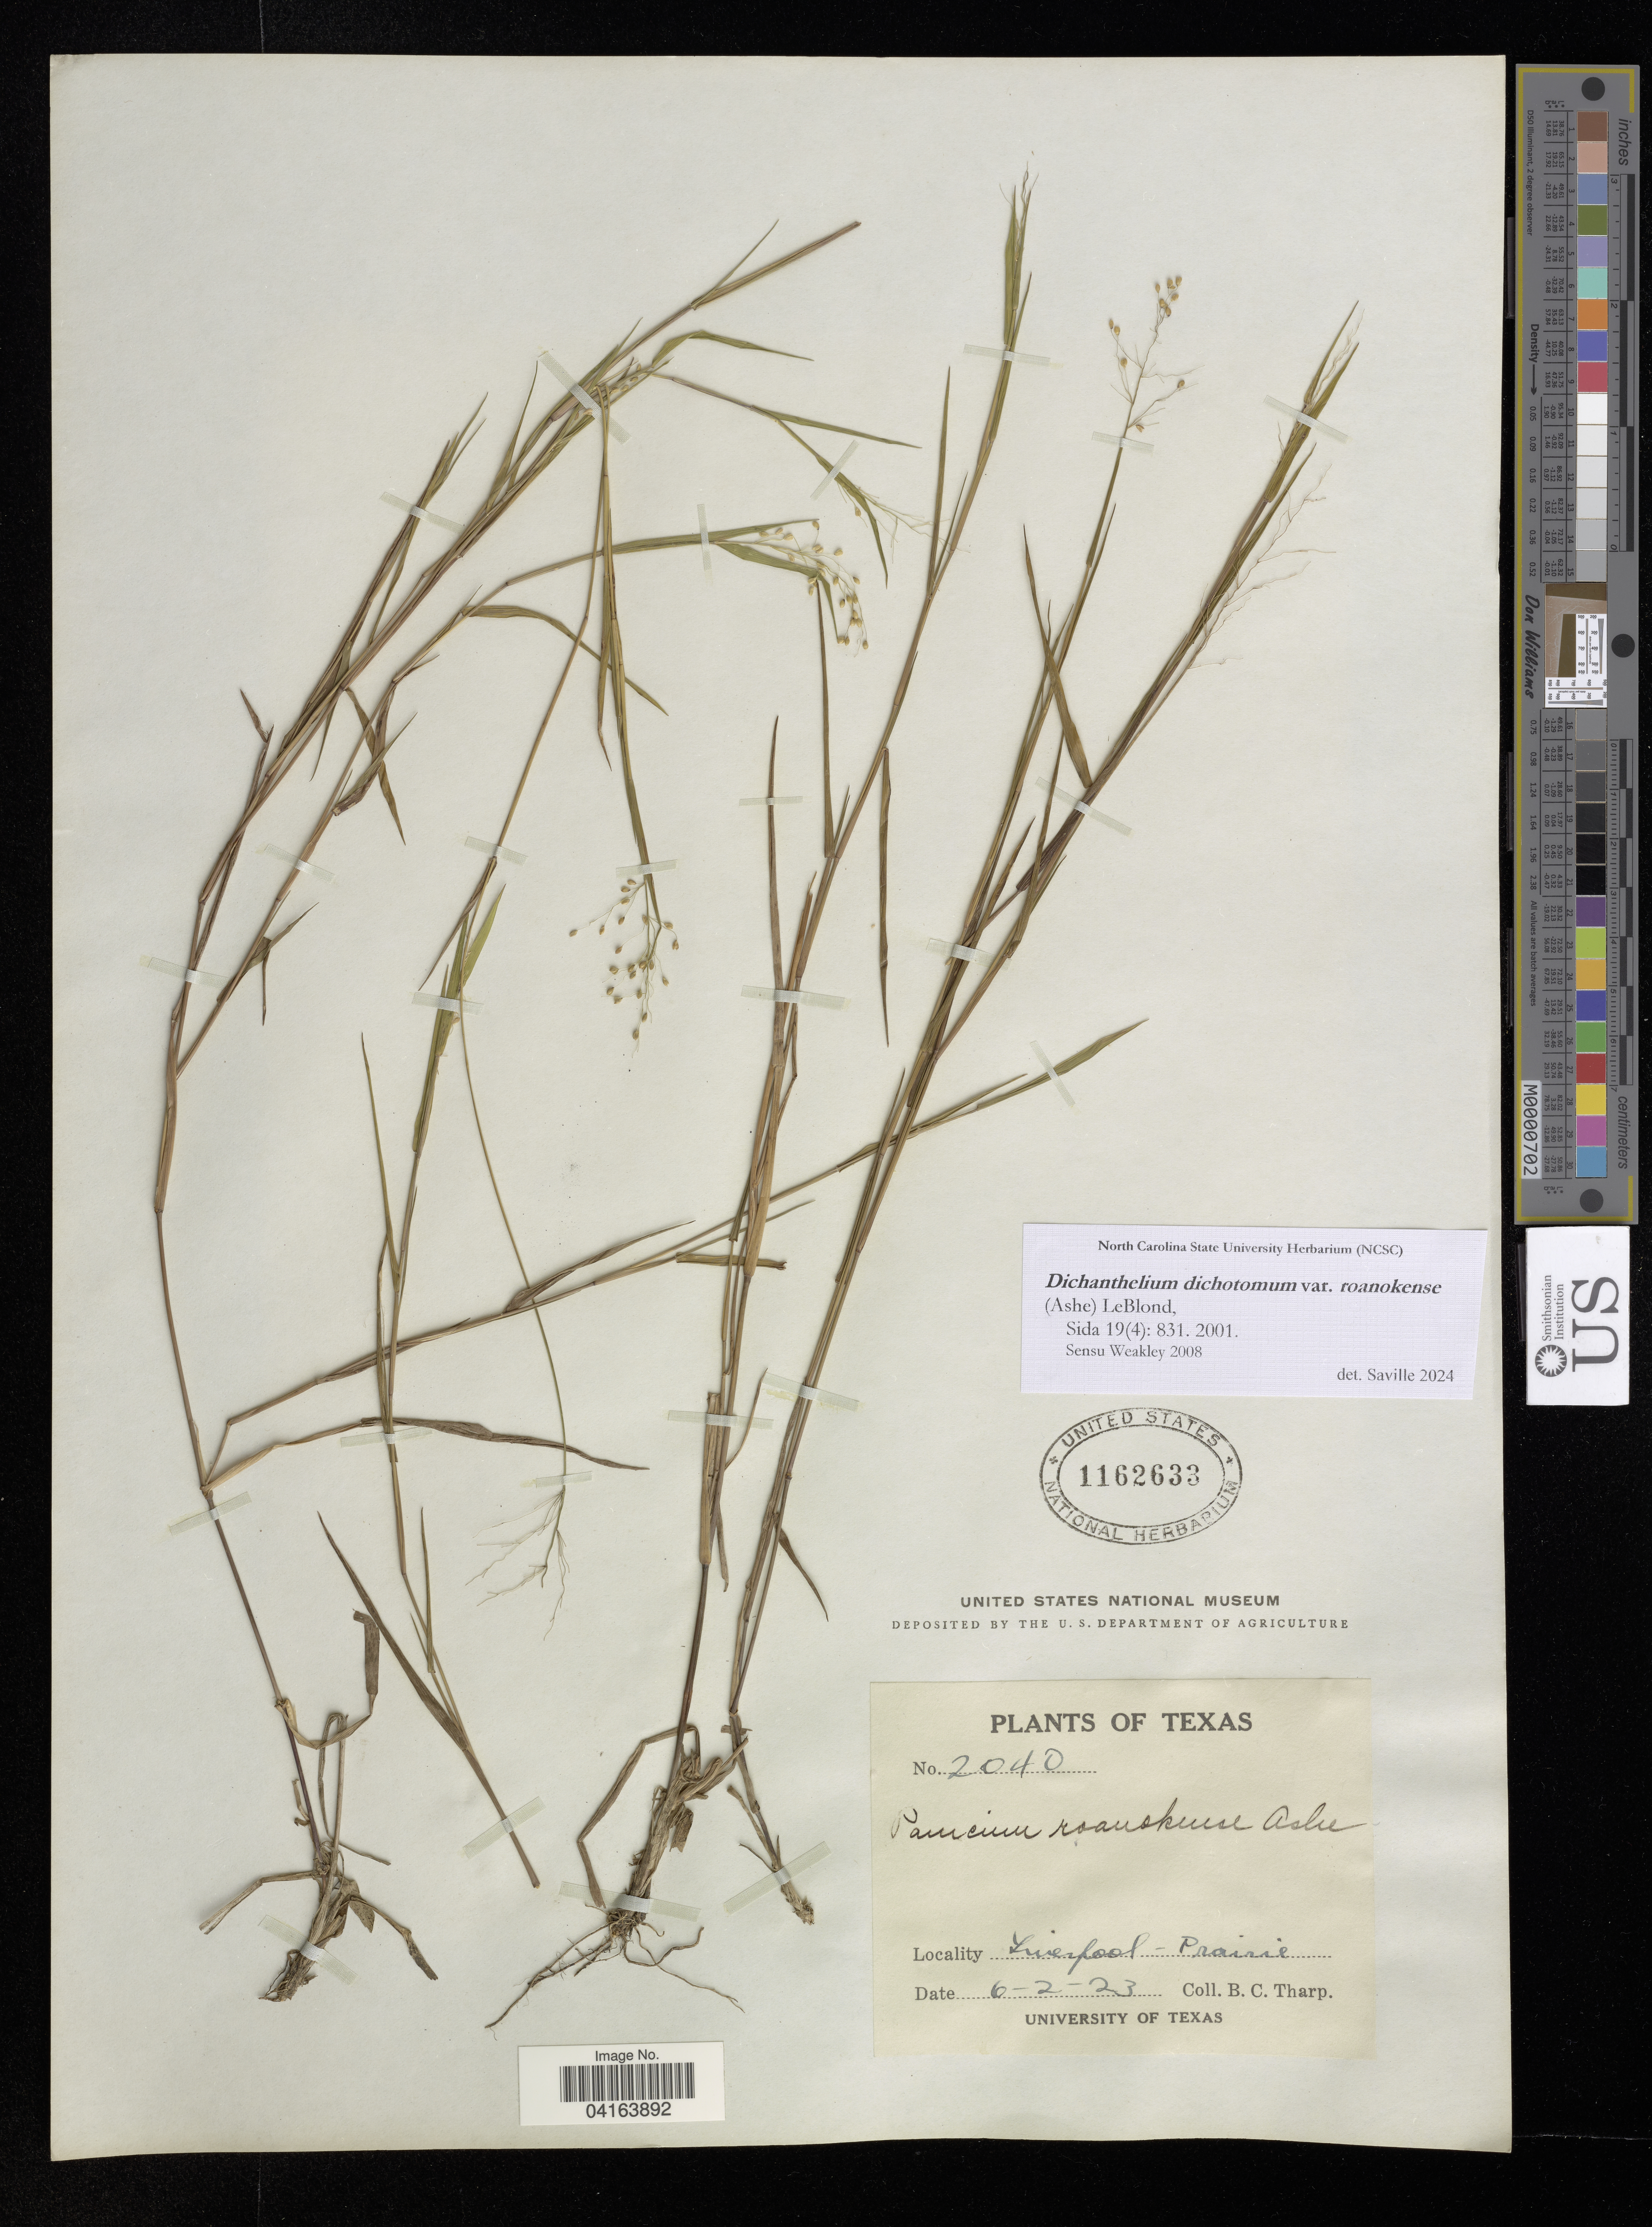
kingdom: Plantae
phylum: Tracheophyta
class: Liliopsida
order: Poales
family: Poaceae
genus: Dichanthelium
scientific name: Dichanthelium dichotomum var. roanokense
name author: (Ashe) LeBlond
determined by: Saville, A. C., (NCSC), North Carolina State University (UNITED STATES)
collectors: B. Tharp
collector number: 2040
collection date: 1923-02-06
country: United States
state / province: Texas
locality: Liverpool-Prairie.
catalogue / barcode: US 1162633